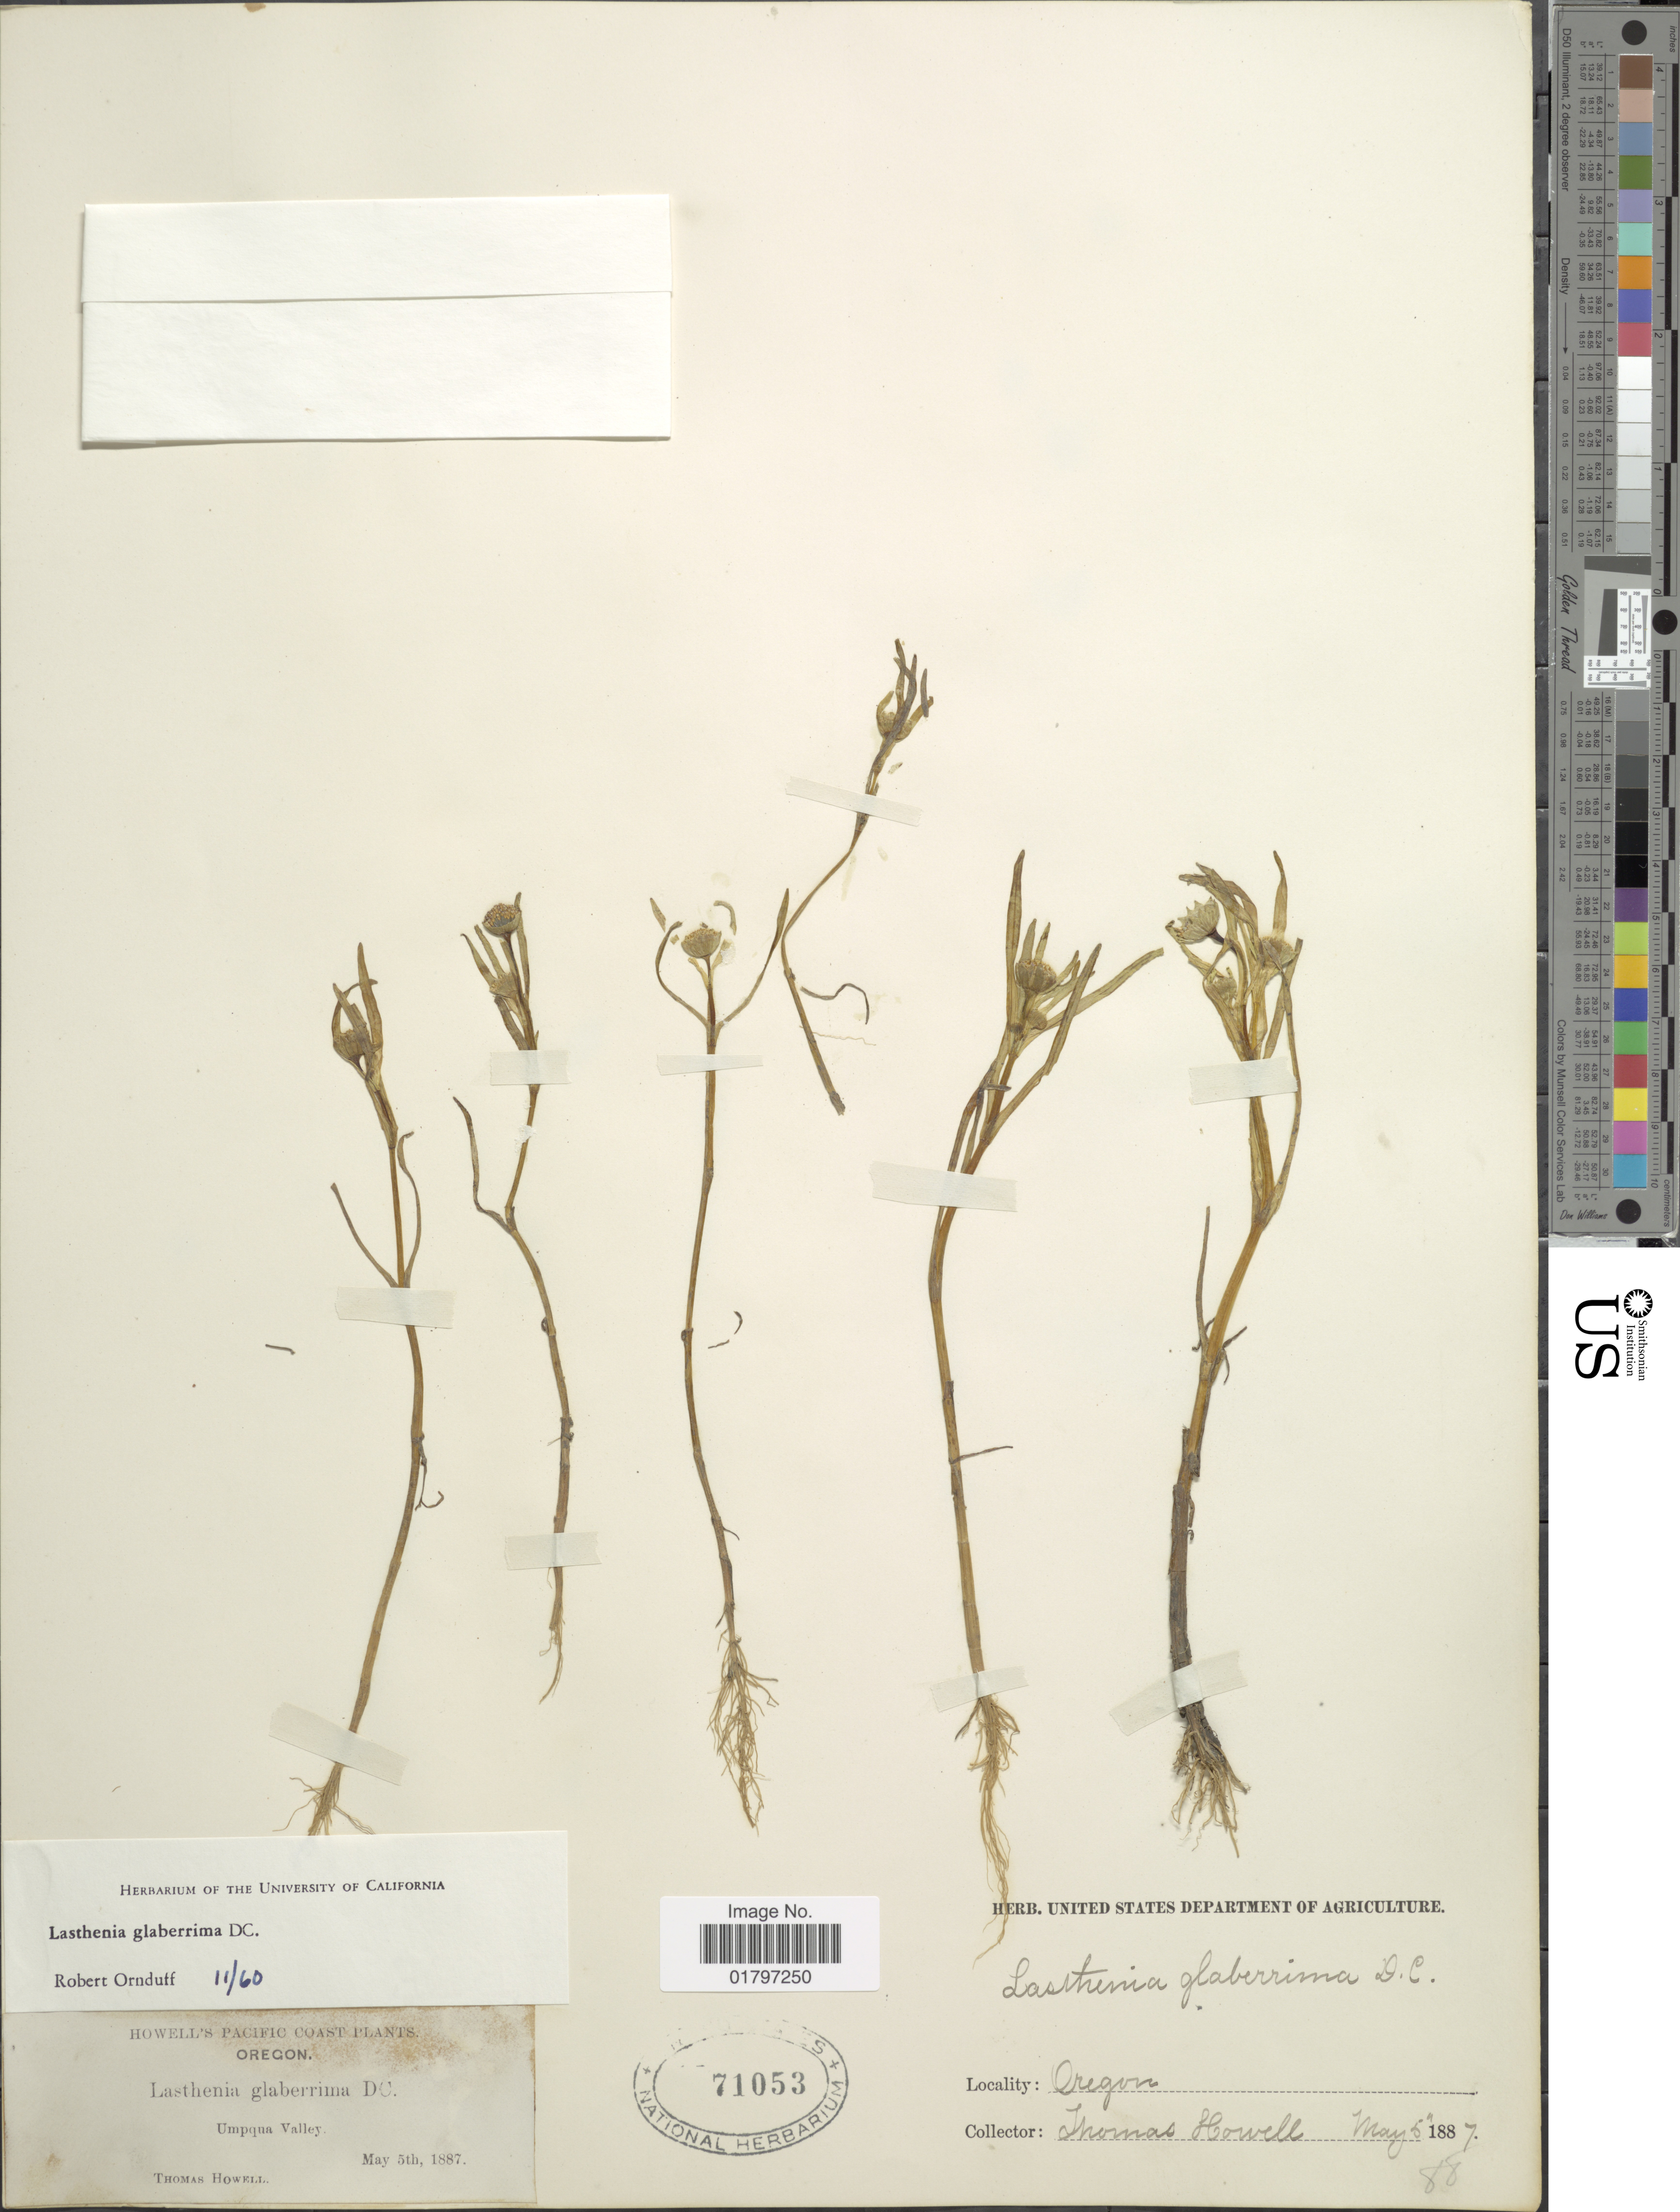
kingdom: Plantae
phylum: Tracheophyta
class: Magnoliopsida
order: Asterales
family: Asteraceae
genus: Lasthenia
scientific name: Lasthenia glaberrima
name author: DC.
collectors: T. Howell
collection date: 1887-05-05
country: United States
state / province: Oregon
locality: Howell's Pacific Coast. Umpqua Valley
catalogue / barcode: US 71053